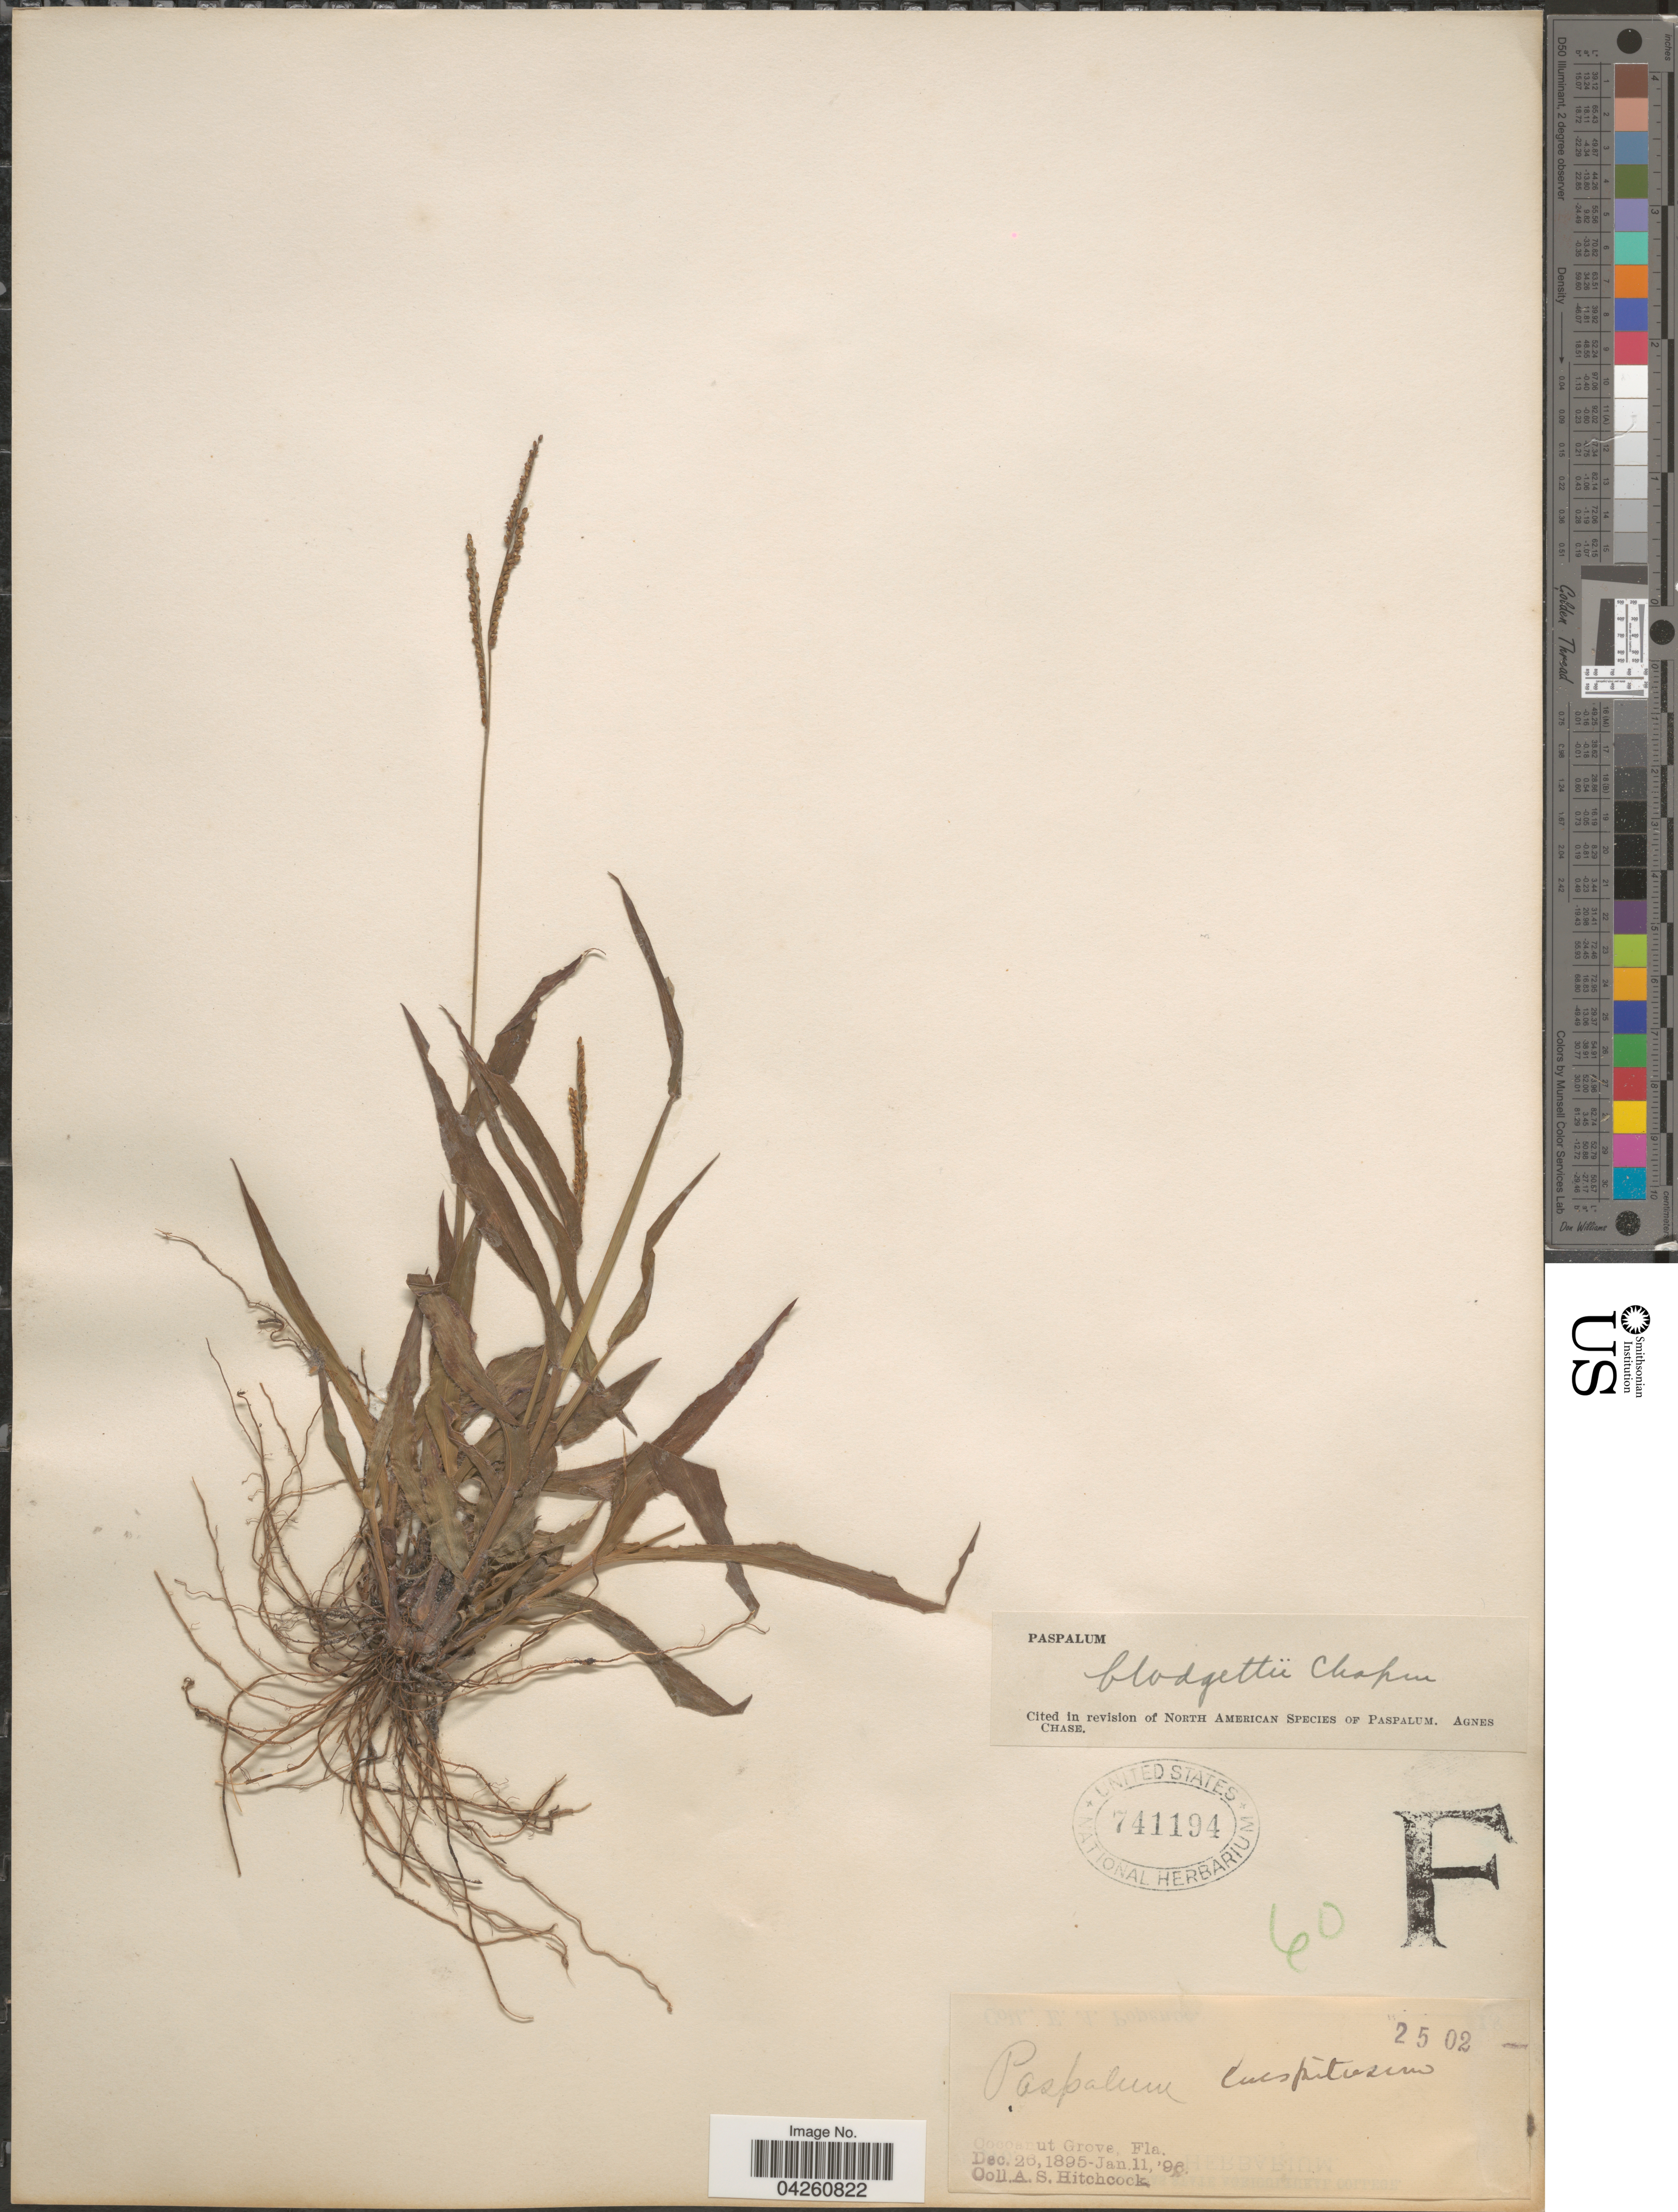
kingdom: Plantae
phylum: Tracheophyta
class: Liliopsida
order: Poales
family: Poaceae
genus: Paspalum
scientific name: Paspalum blodgettii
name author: Chapm.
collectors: A. S. Hitchcock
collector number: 2502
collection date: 1895-12-26/1896-01-11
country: United States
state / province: Florida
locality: Cocoanut Grove.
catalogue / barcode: US 741194